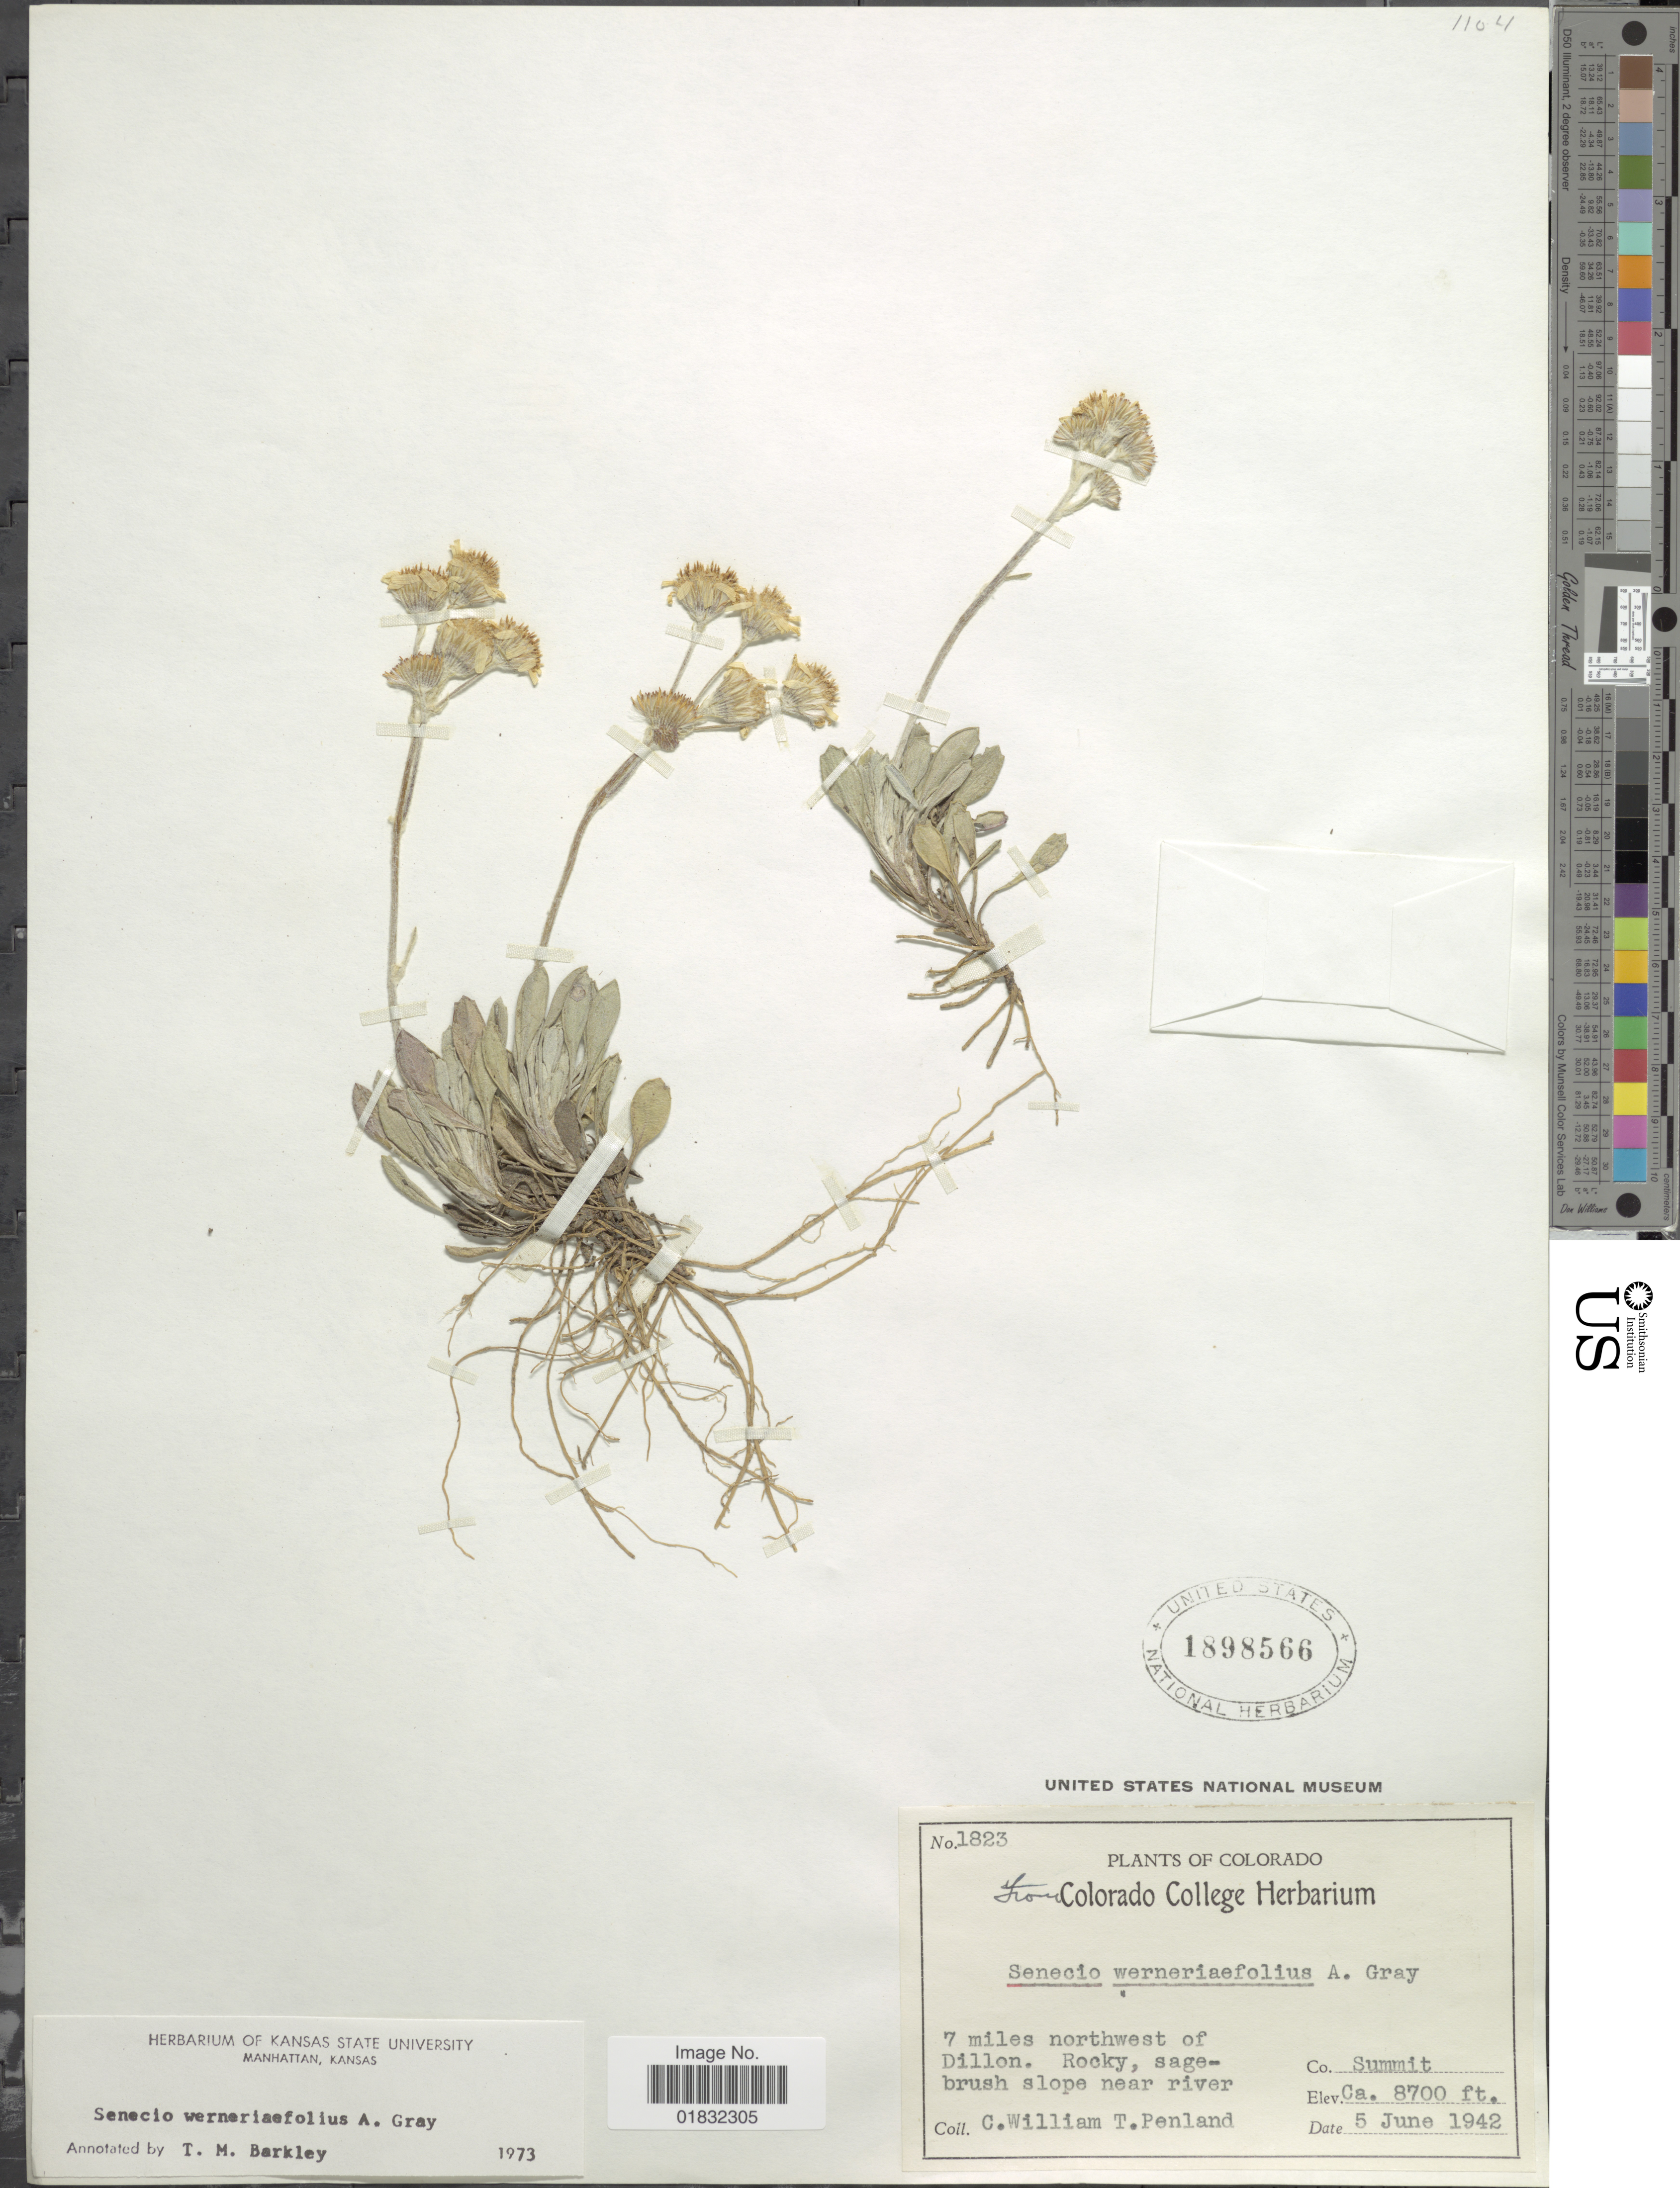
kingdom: Plantae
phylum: Tracheophyta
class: Magnoliopsida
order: Asterales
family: Asteraceae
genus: Packera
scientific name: Packera werneriifolia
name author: (A. Gray) W.A. Weber & Á. Löve ex Trock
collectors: C. William & T. Penland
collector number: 1823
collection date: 1942-06-05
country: United States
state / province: Colorado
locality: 7 miles northwest of Dillon. Rocky, sagebrush slope near river, Co. Summit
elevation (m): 26518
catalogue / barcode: US 1898566